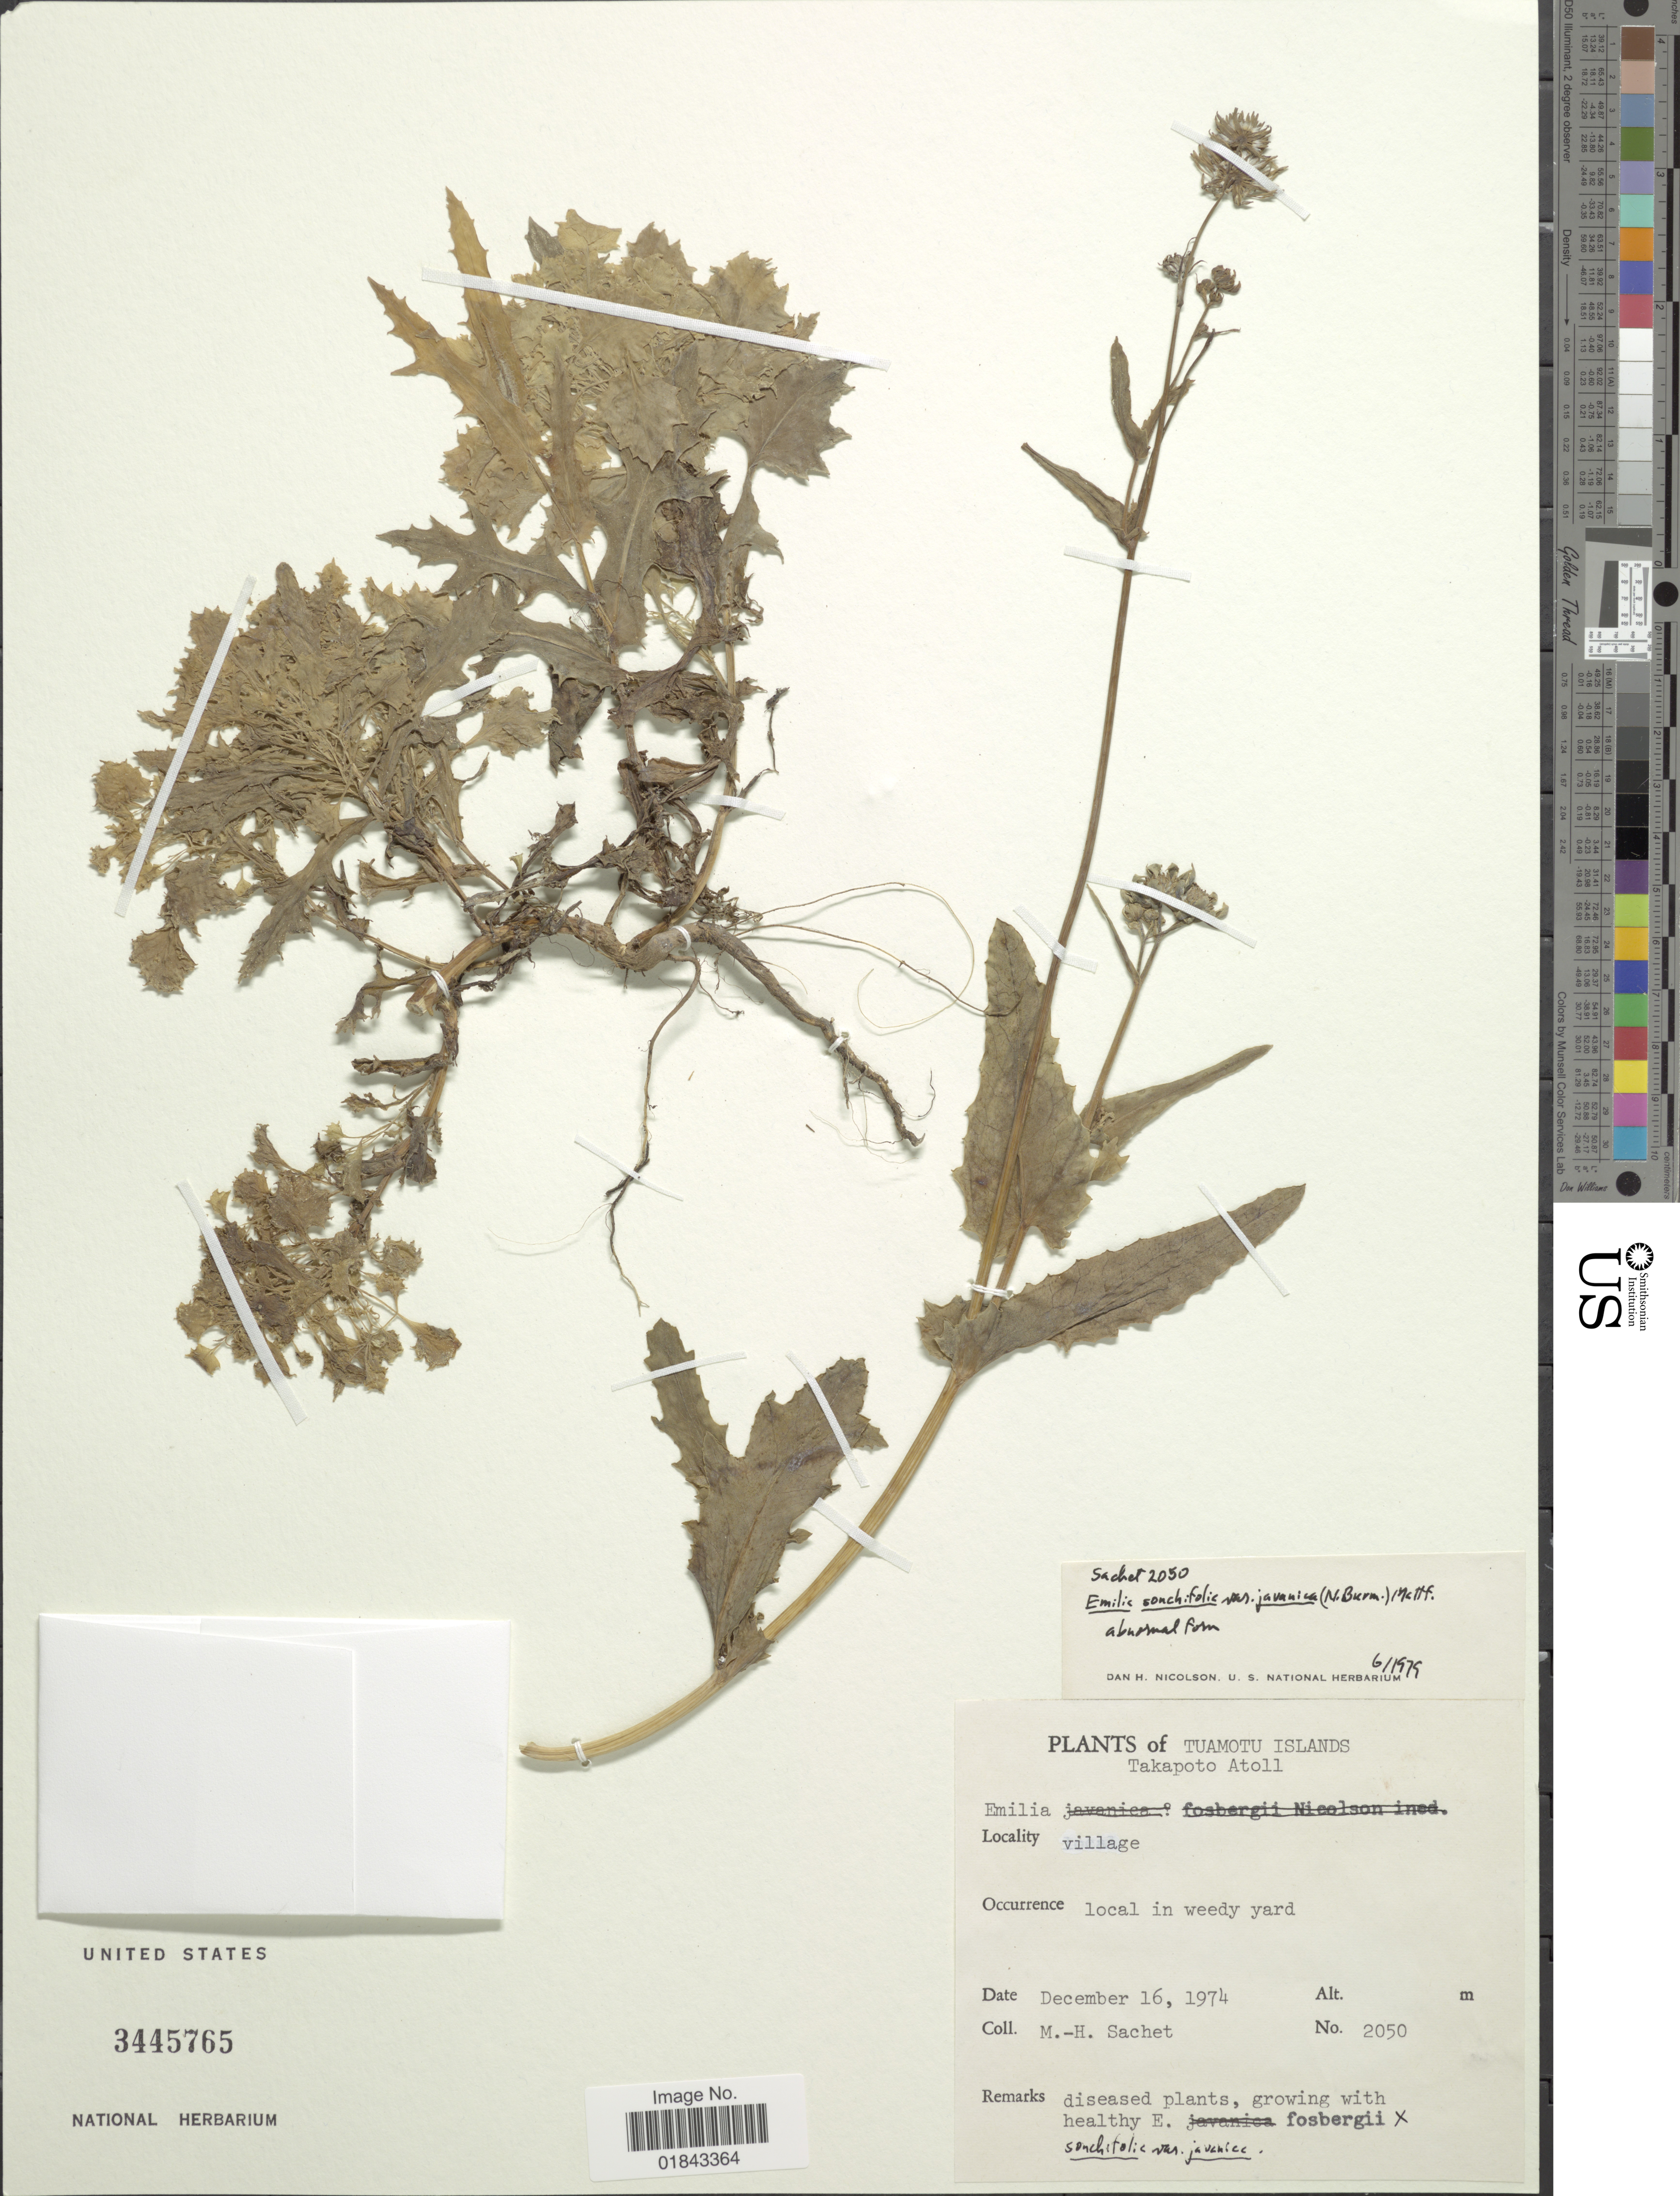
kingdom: Plantae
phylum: Tracheophyta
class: Magnoliopsida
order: Asterales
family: Asteraceae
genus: Emilia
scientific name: Emilia sonchifolia var. javanica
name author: (Burm. f.) Mattf.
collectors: M.-H. Sachet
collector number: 2050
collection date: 1974-12-16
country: French Polynesia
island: Takapoto Atoll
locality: Tuamotu Islands, Takapoto Atoll, local in weedy yard.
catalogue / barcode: US 3445765